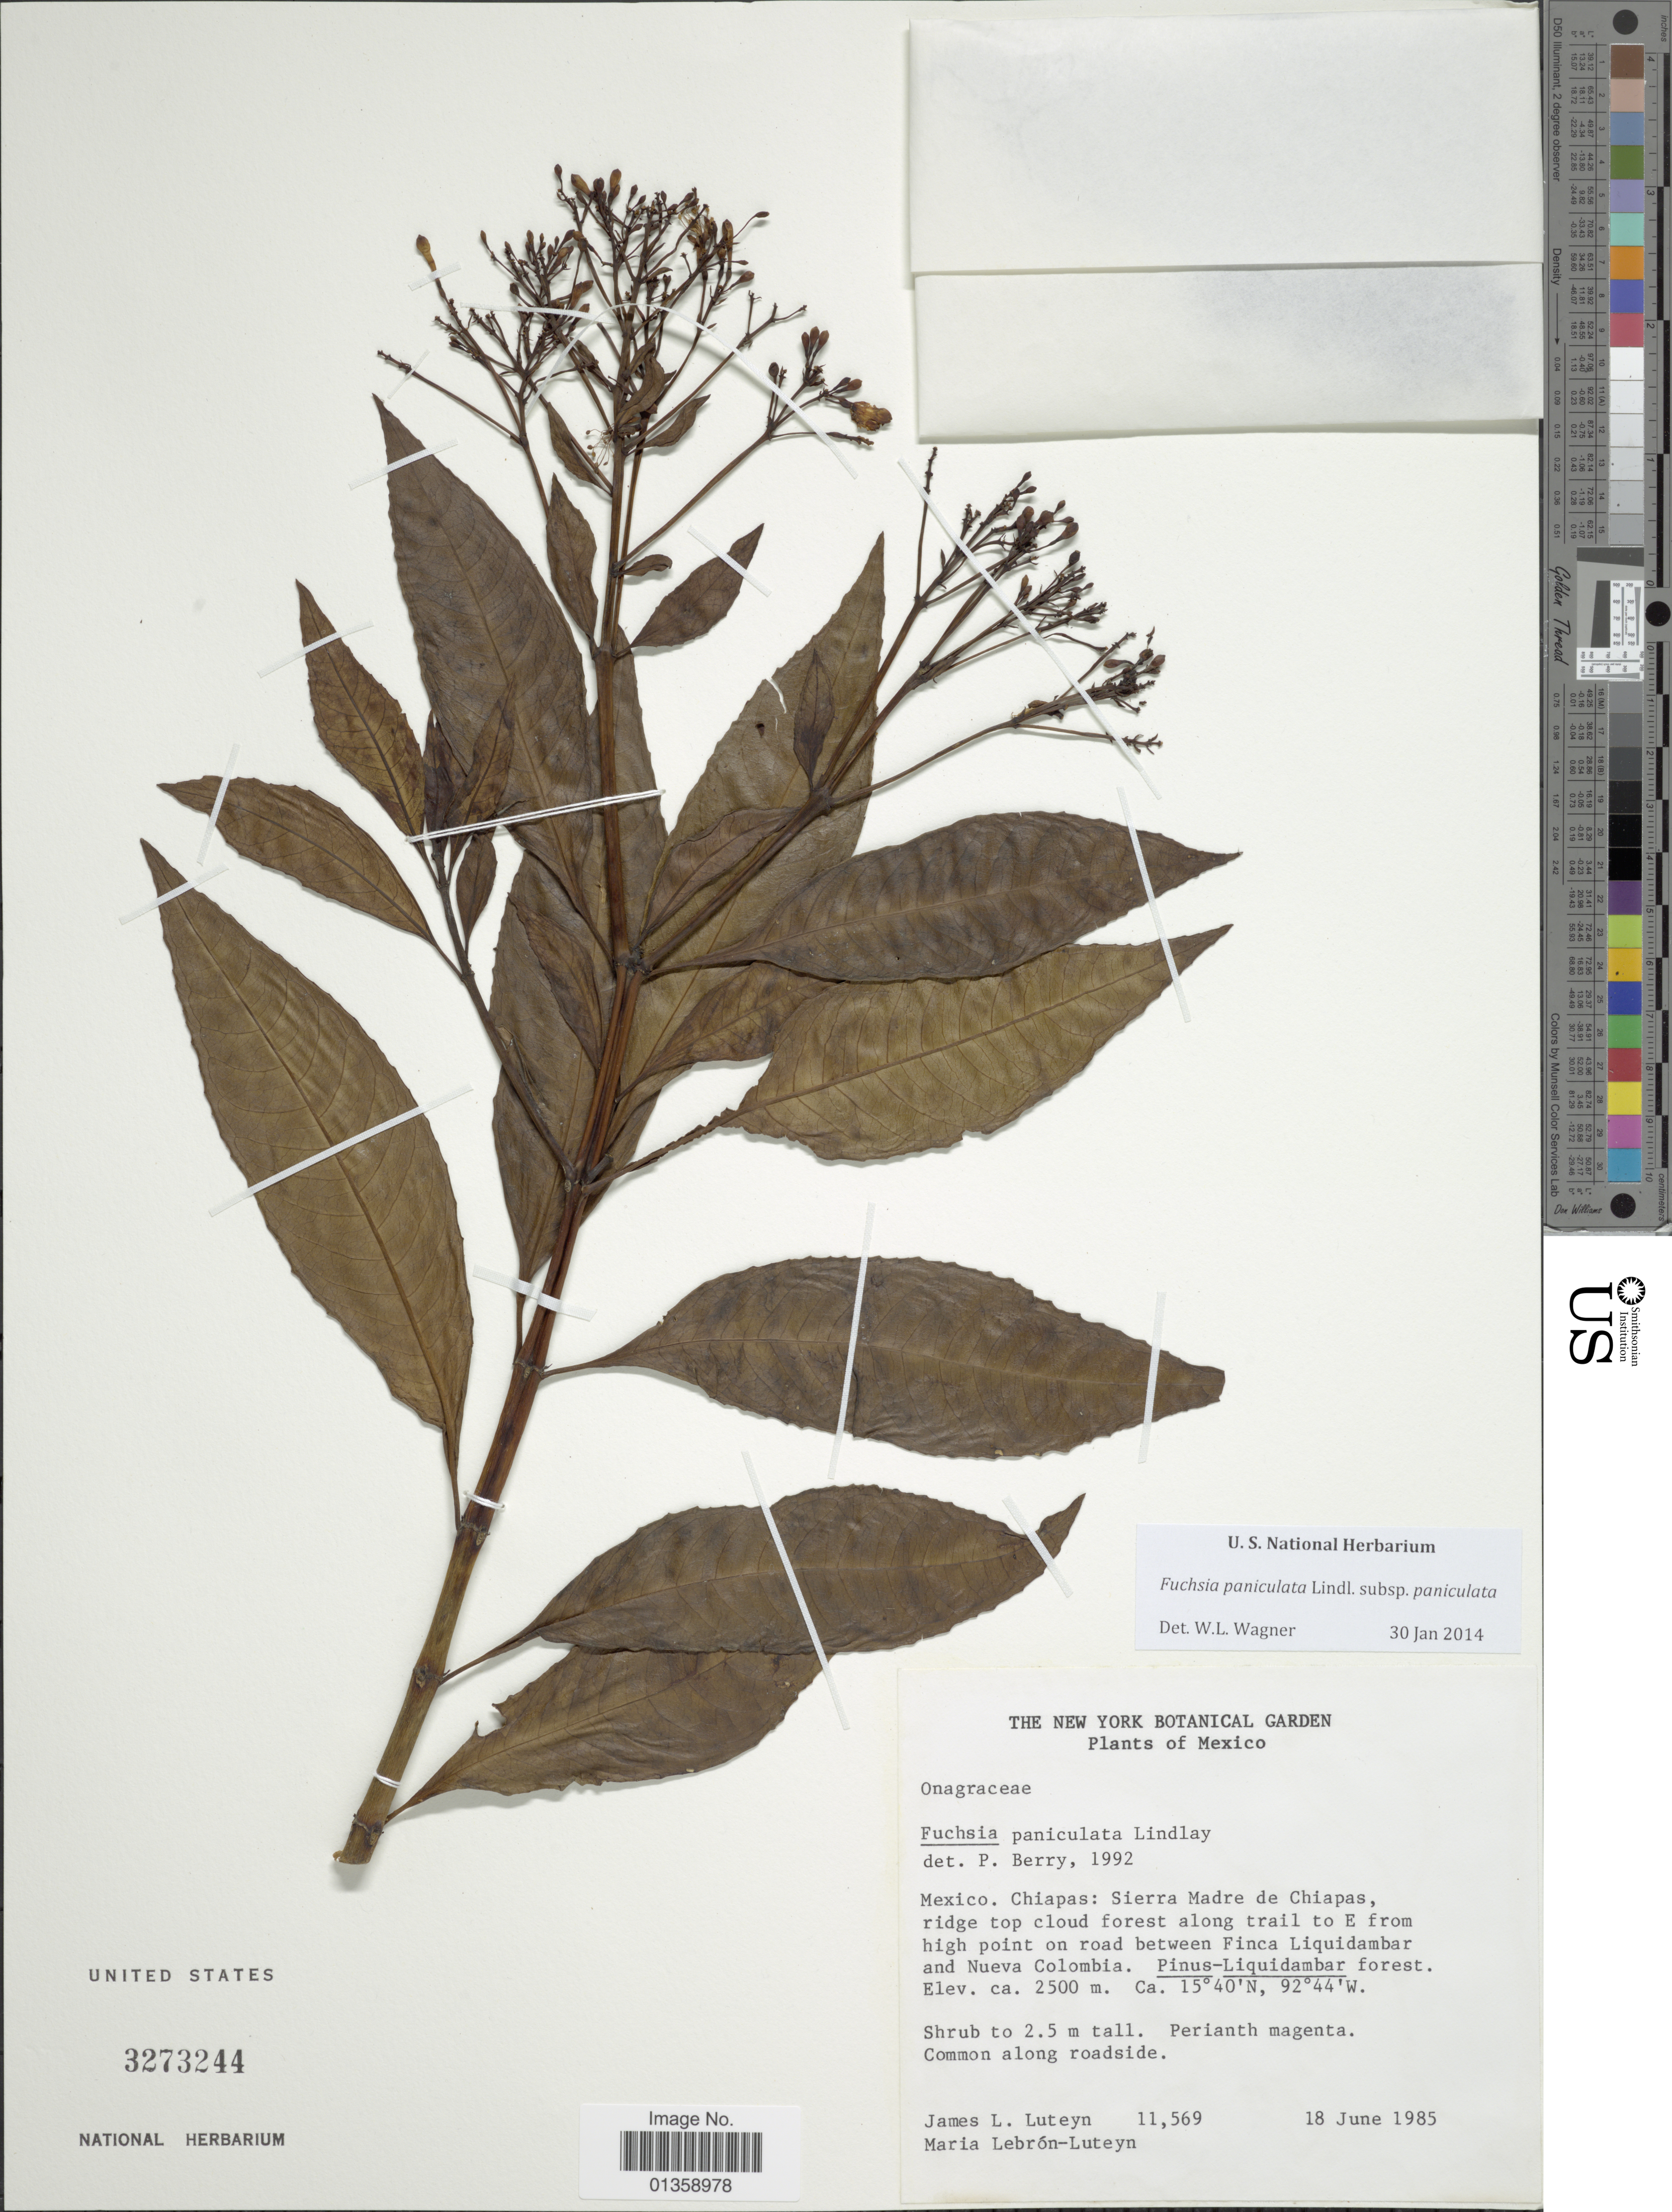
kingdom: Plantae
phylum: Tracheophyta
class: Magnoliopsida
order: Myrtales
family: Onagraceae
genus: Fuchsia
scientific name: Fuchsia paniculata subsp. paniculata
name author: Lindl.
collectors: J. L. Luteyn & M. L. Lebrón-Luteyn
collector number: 11569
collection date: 1985-06-18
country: Mexico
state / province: Chiapas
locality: Sierra Madre de Chiapas, ridge top cloud forest along trail to E from high point on road between Finca Liquidambar and Nueva Colombia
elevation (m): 2500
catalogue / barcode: US 3273244